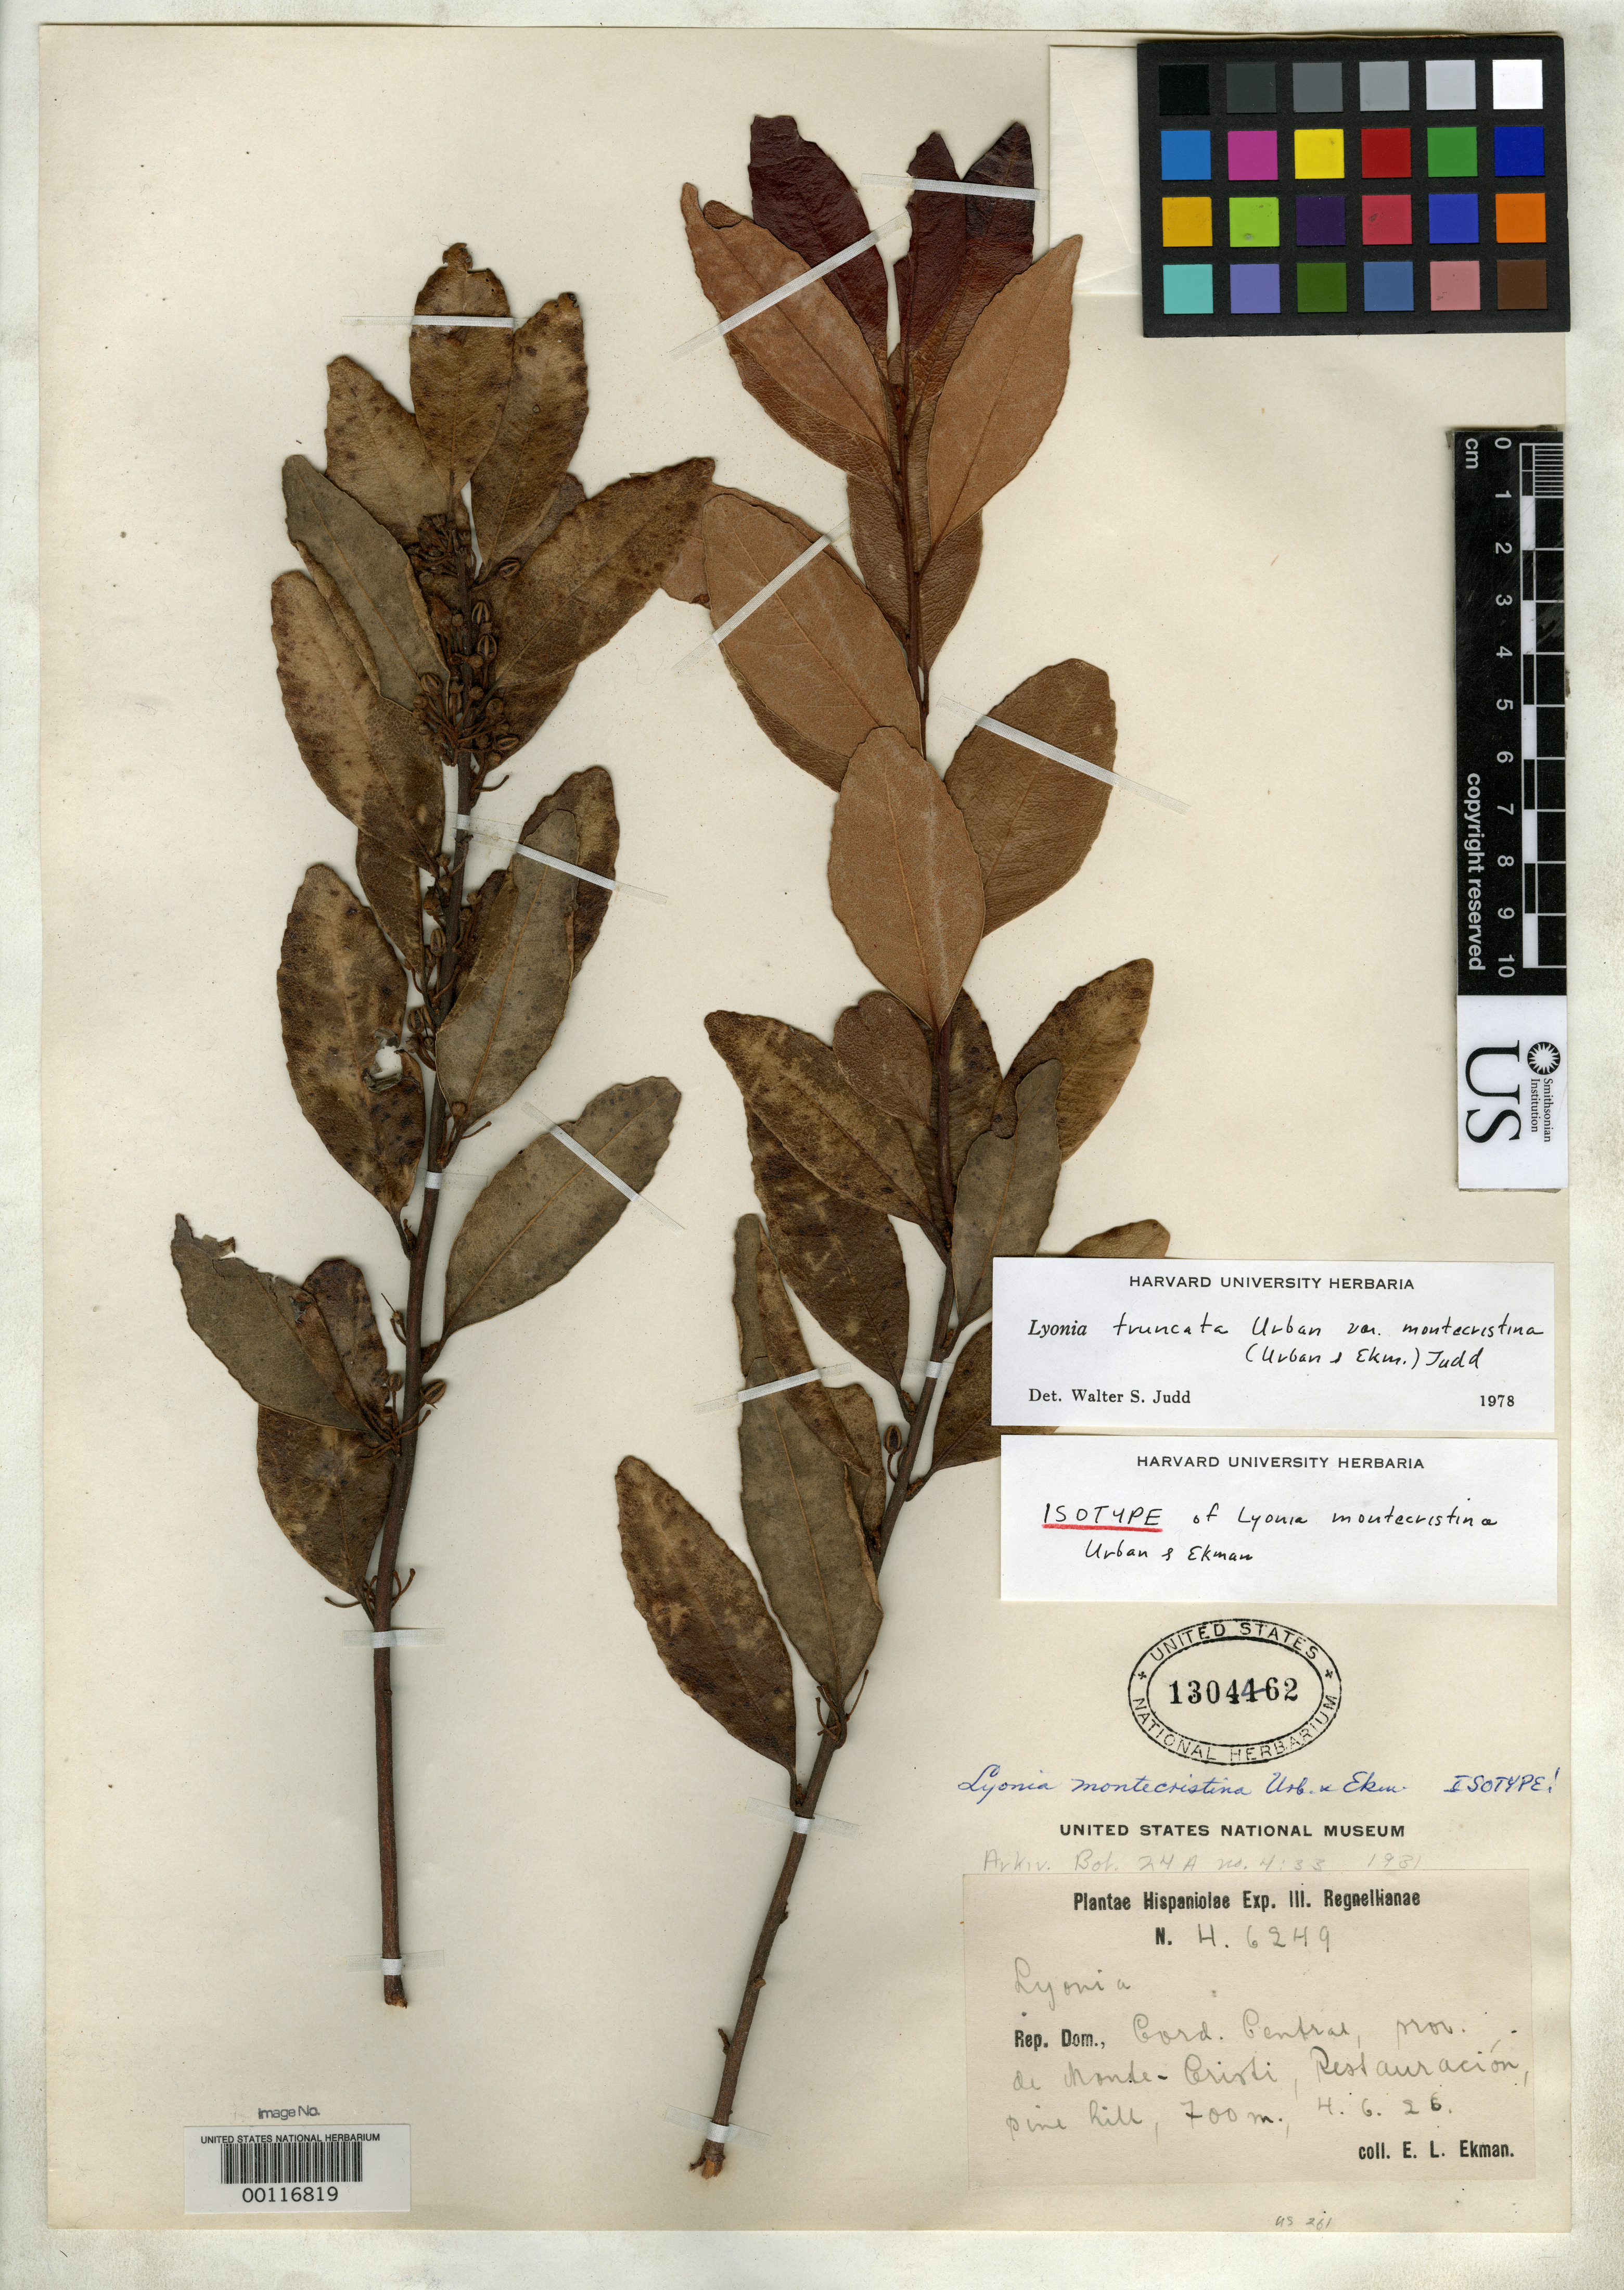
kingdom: Plantae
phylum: Tracheophyta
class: Magnoliopsida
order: Ericales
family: Ericaceae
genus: Lyonia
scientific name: Lyonia montecristina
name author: Urb. & Ekman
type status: Isotype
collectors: E. L. Ekman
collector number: H 6249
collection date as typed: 1924 to -- --- 1930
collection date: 1924/1930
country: Dominican Republic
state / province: Monte Cristi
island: Hispaniola Island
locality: Cordillera Central, near Restauracion.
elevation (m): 700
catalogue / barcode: US 1304462